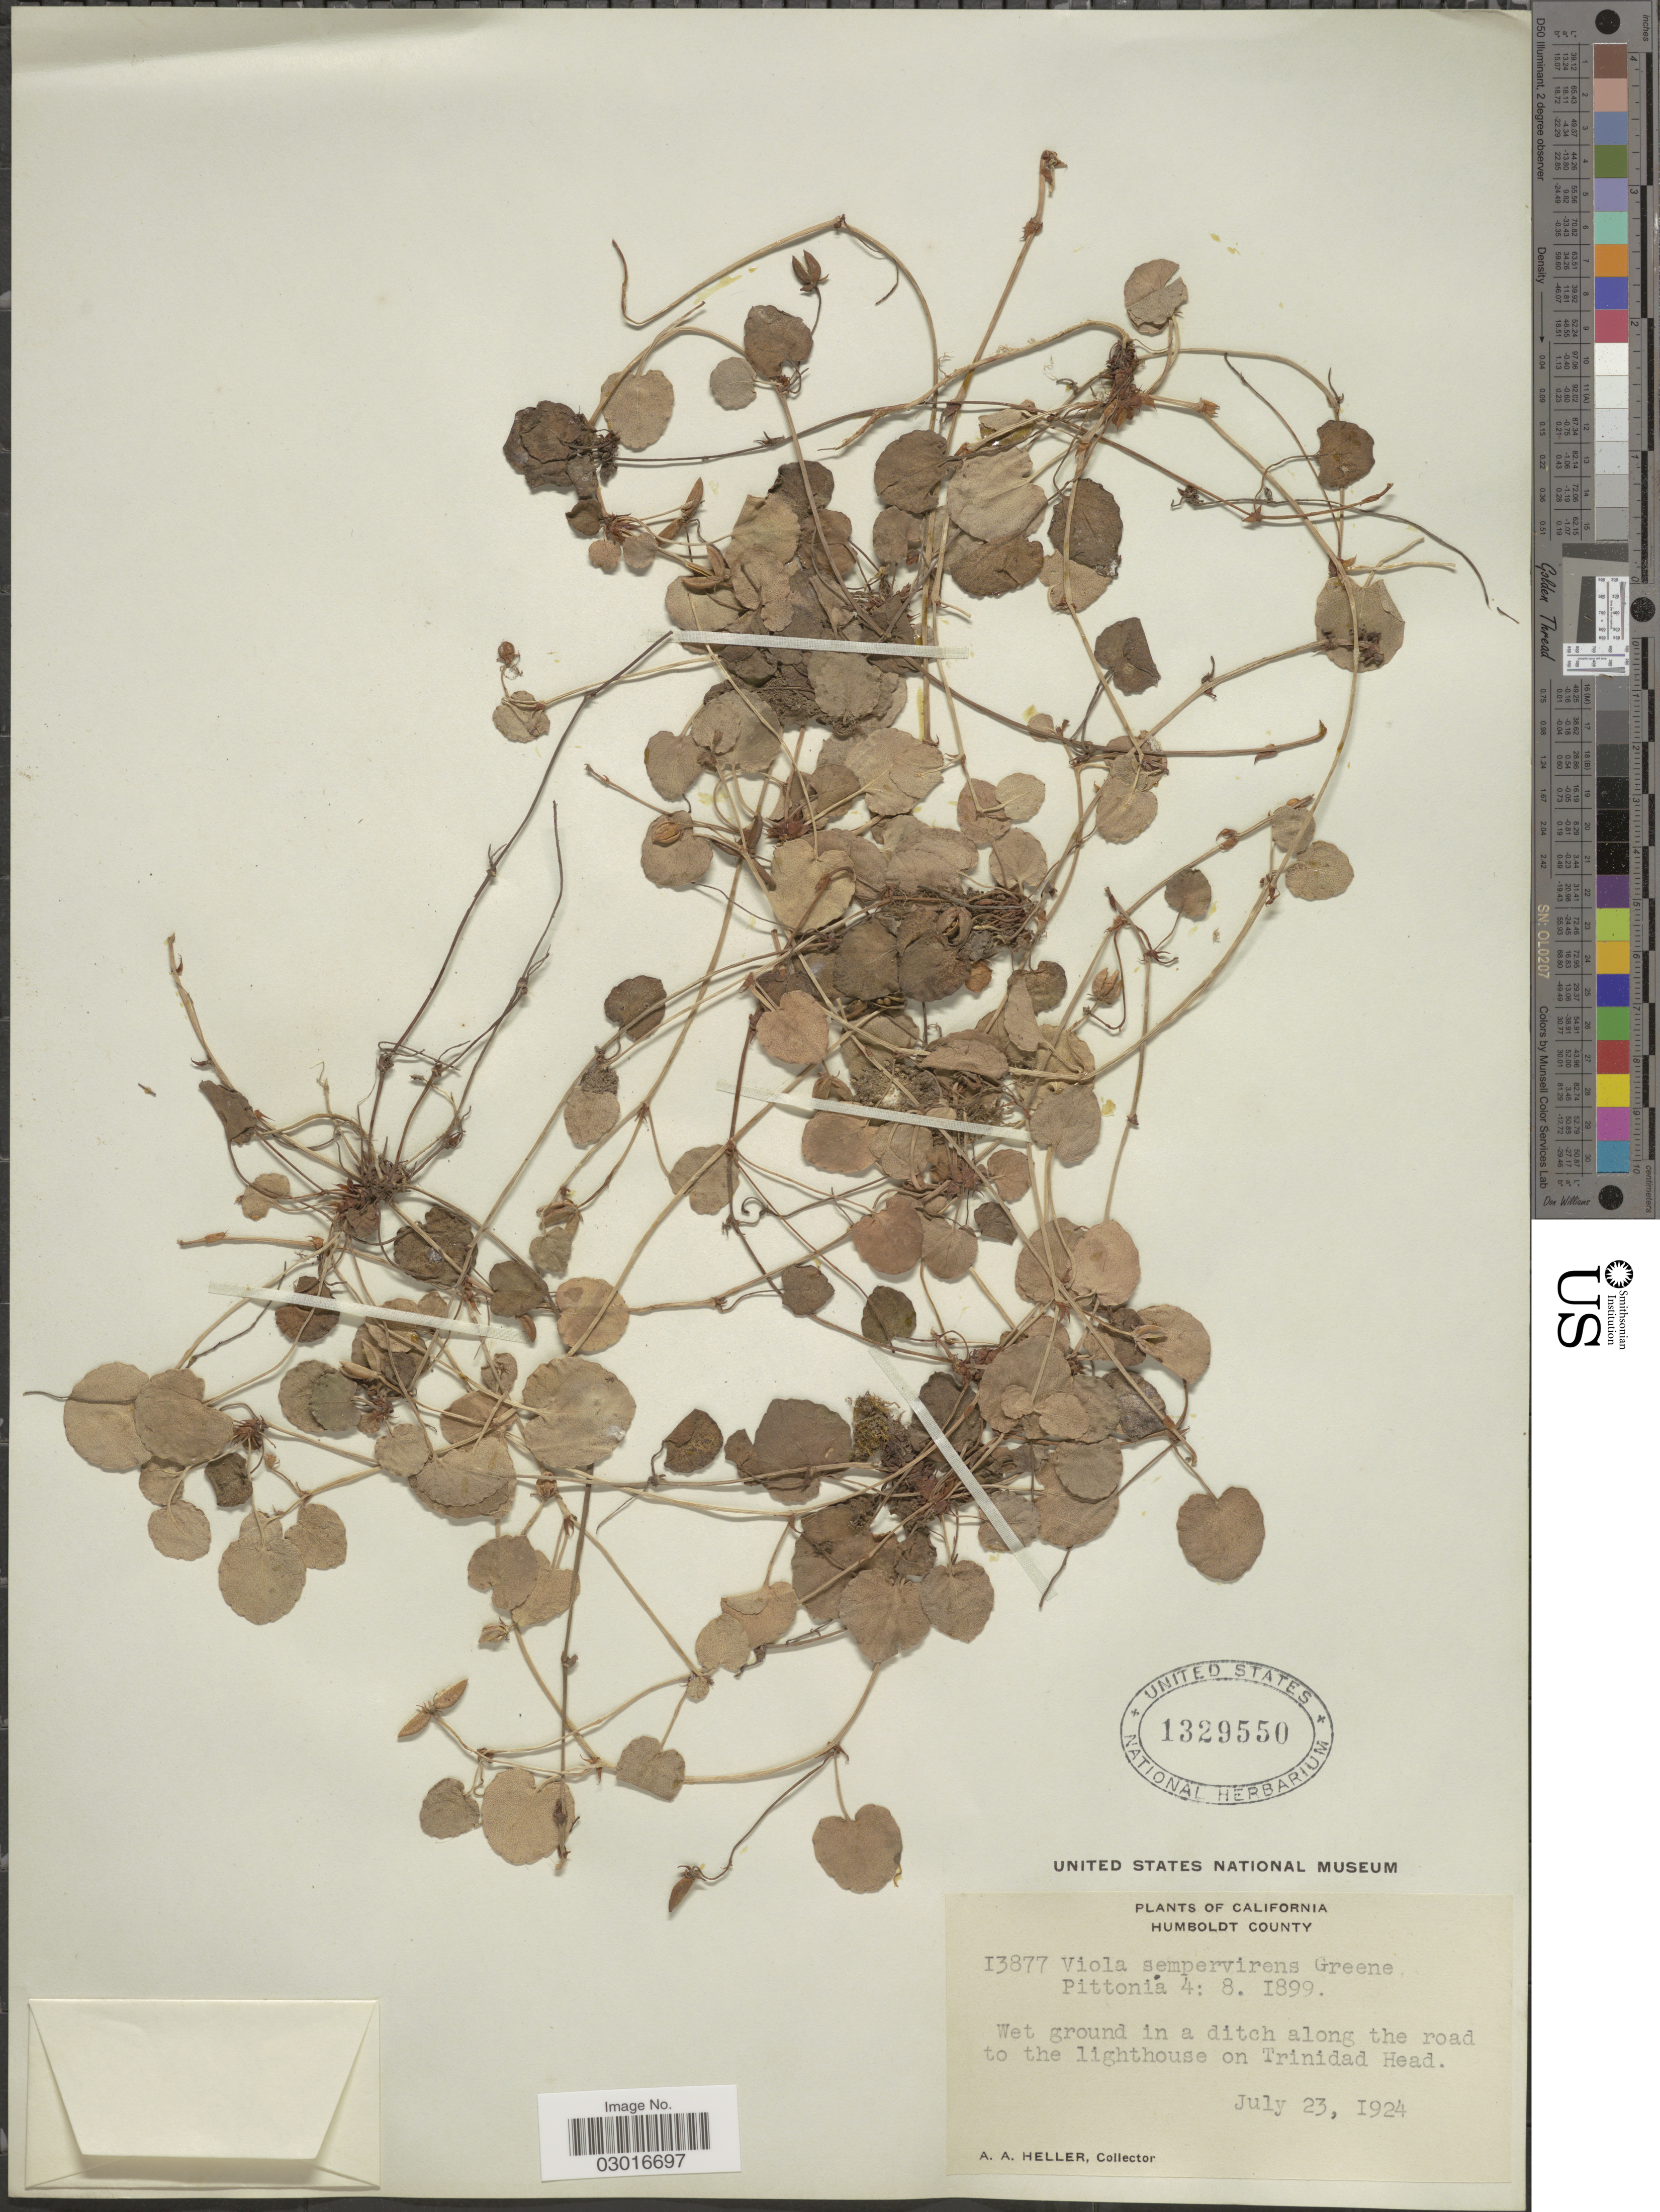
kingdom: Plantae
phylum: Tracheophyta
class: Magnoliopsida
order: Malpighiales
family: Violaceae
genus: Viola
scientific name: Viola sempervirens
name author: Greene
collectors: A. A. Heller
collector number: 13877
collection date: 1924-07-23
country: United States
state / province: California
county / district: Humboldt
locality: Humboldt County. Wet ground in a ditch along the road to the lighthouse on Trinidad Head.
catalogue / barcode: US 1329550